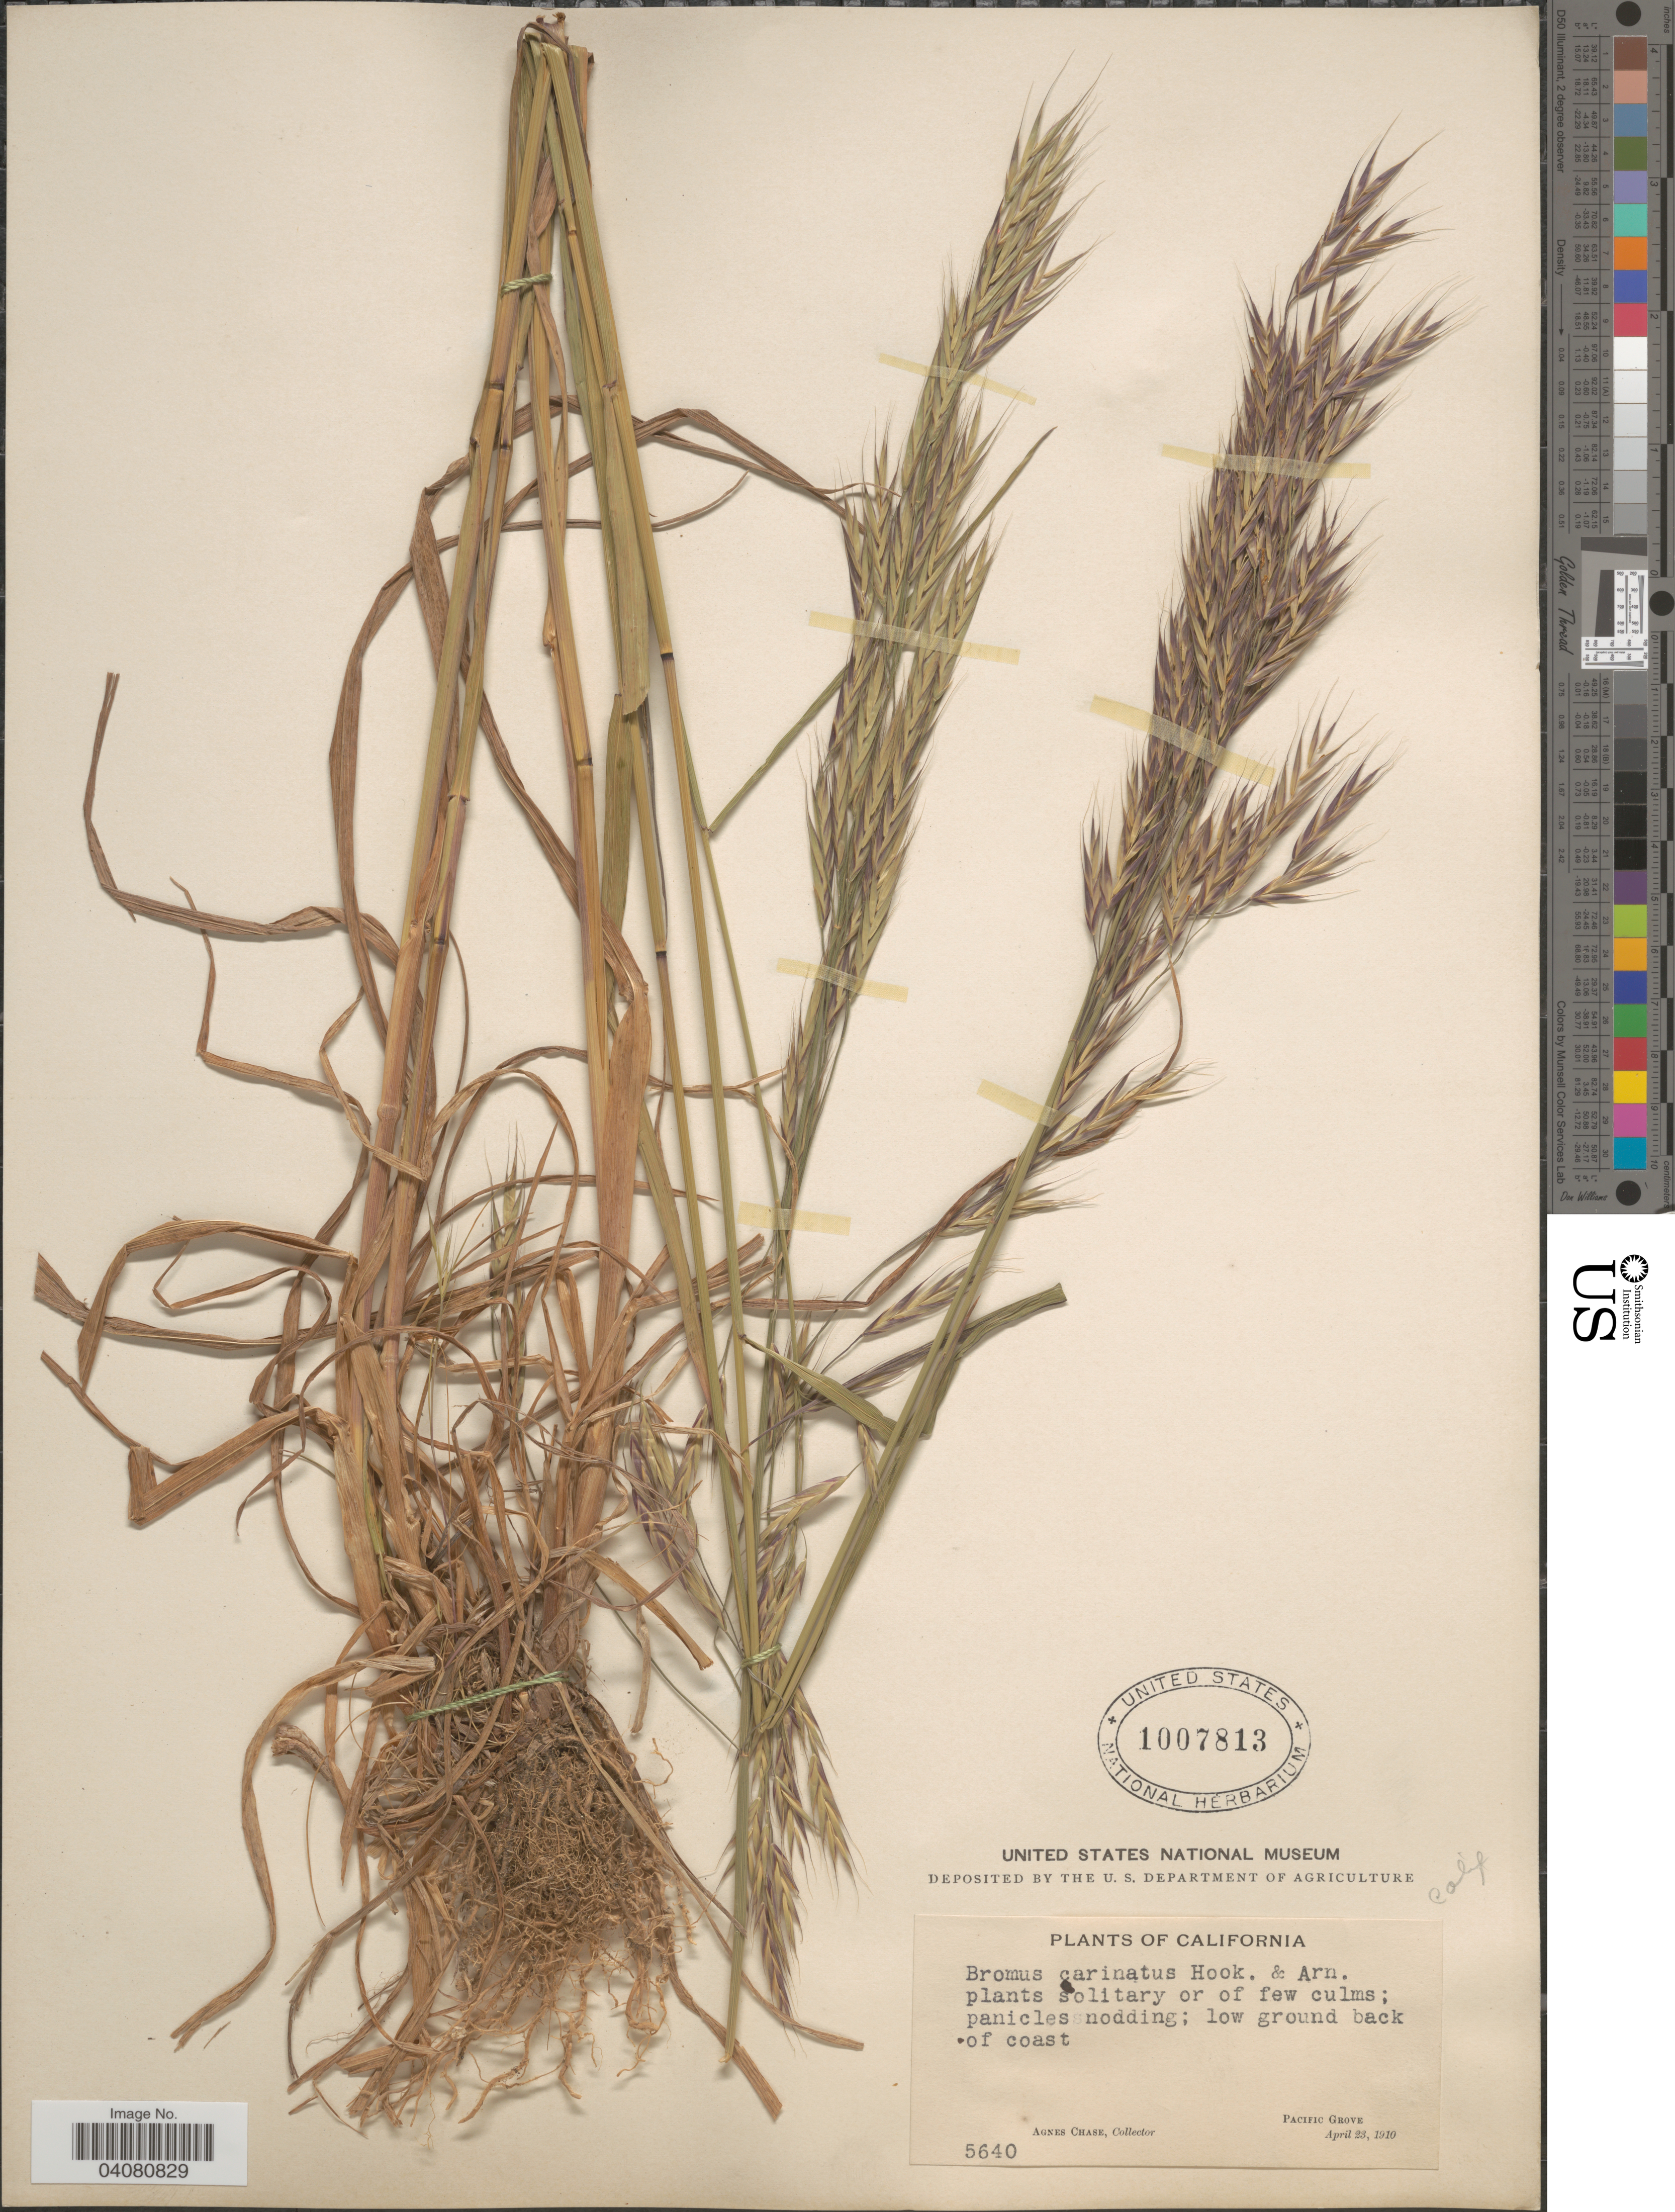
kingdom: Plantae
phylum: Tracheophyta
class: Liliopsida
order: Poales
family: Poaceae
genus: Bromus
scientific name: Bromus carinatus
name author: Hook. & Arn.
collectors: A. Chase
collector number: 5640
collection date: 1910-04-23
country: United States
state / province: California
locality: Low ground back of coast. Pacific Grove.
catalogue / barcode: US 1007813